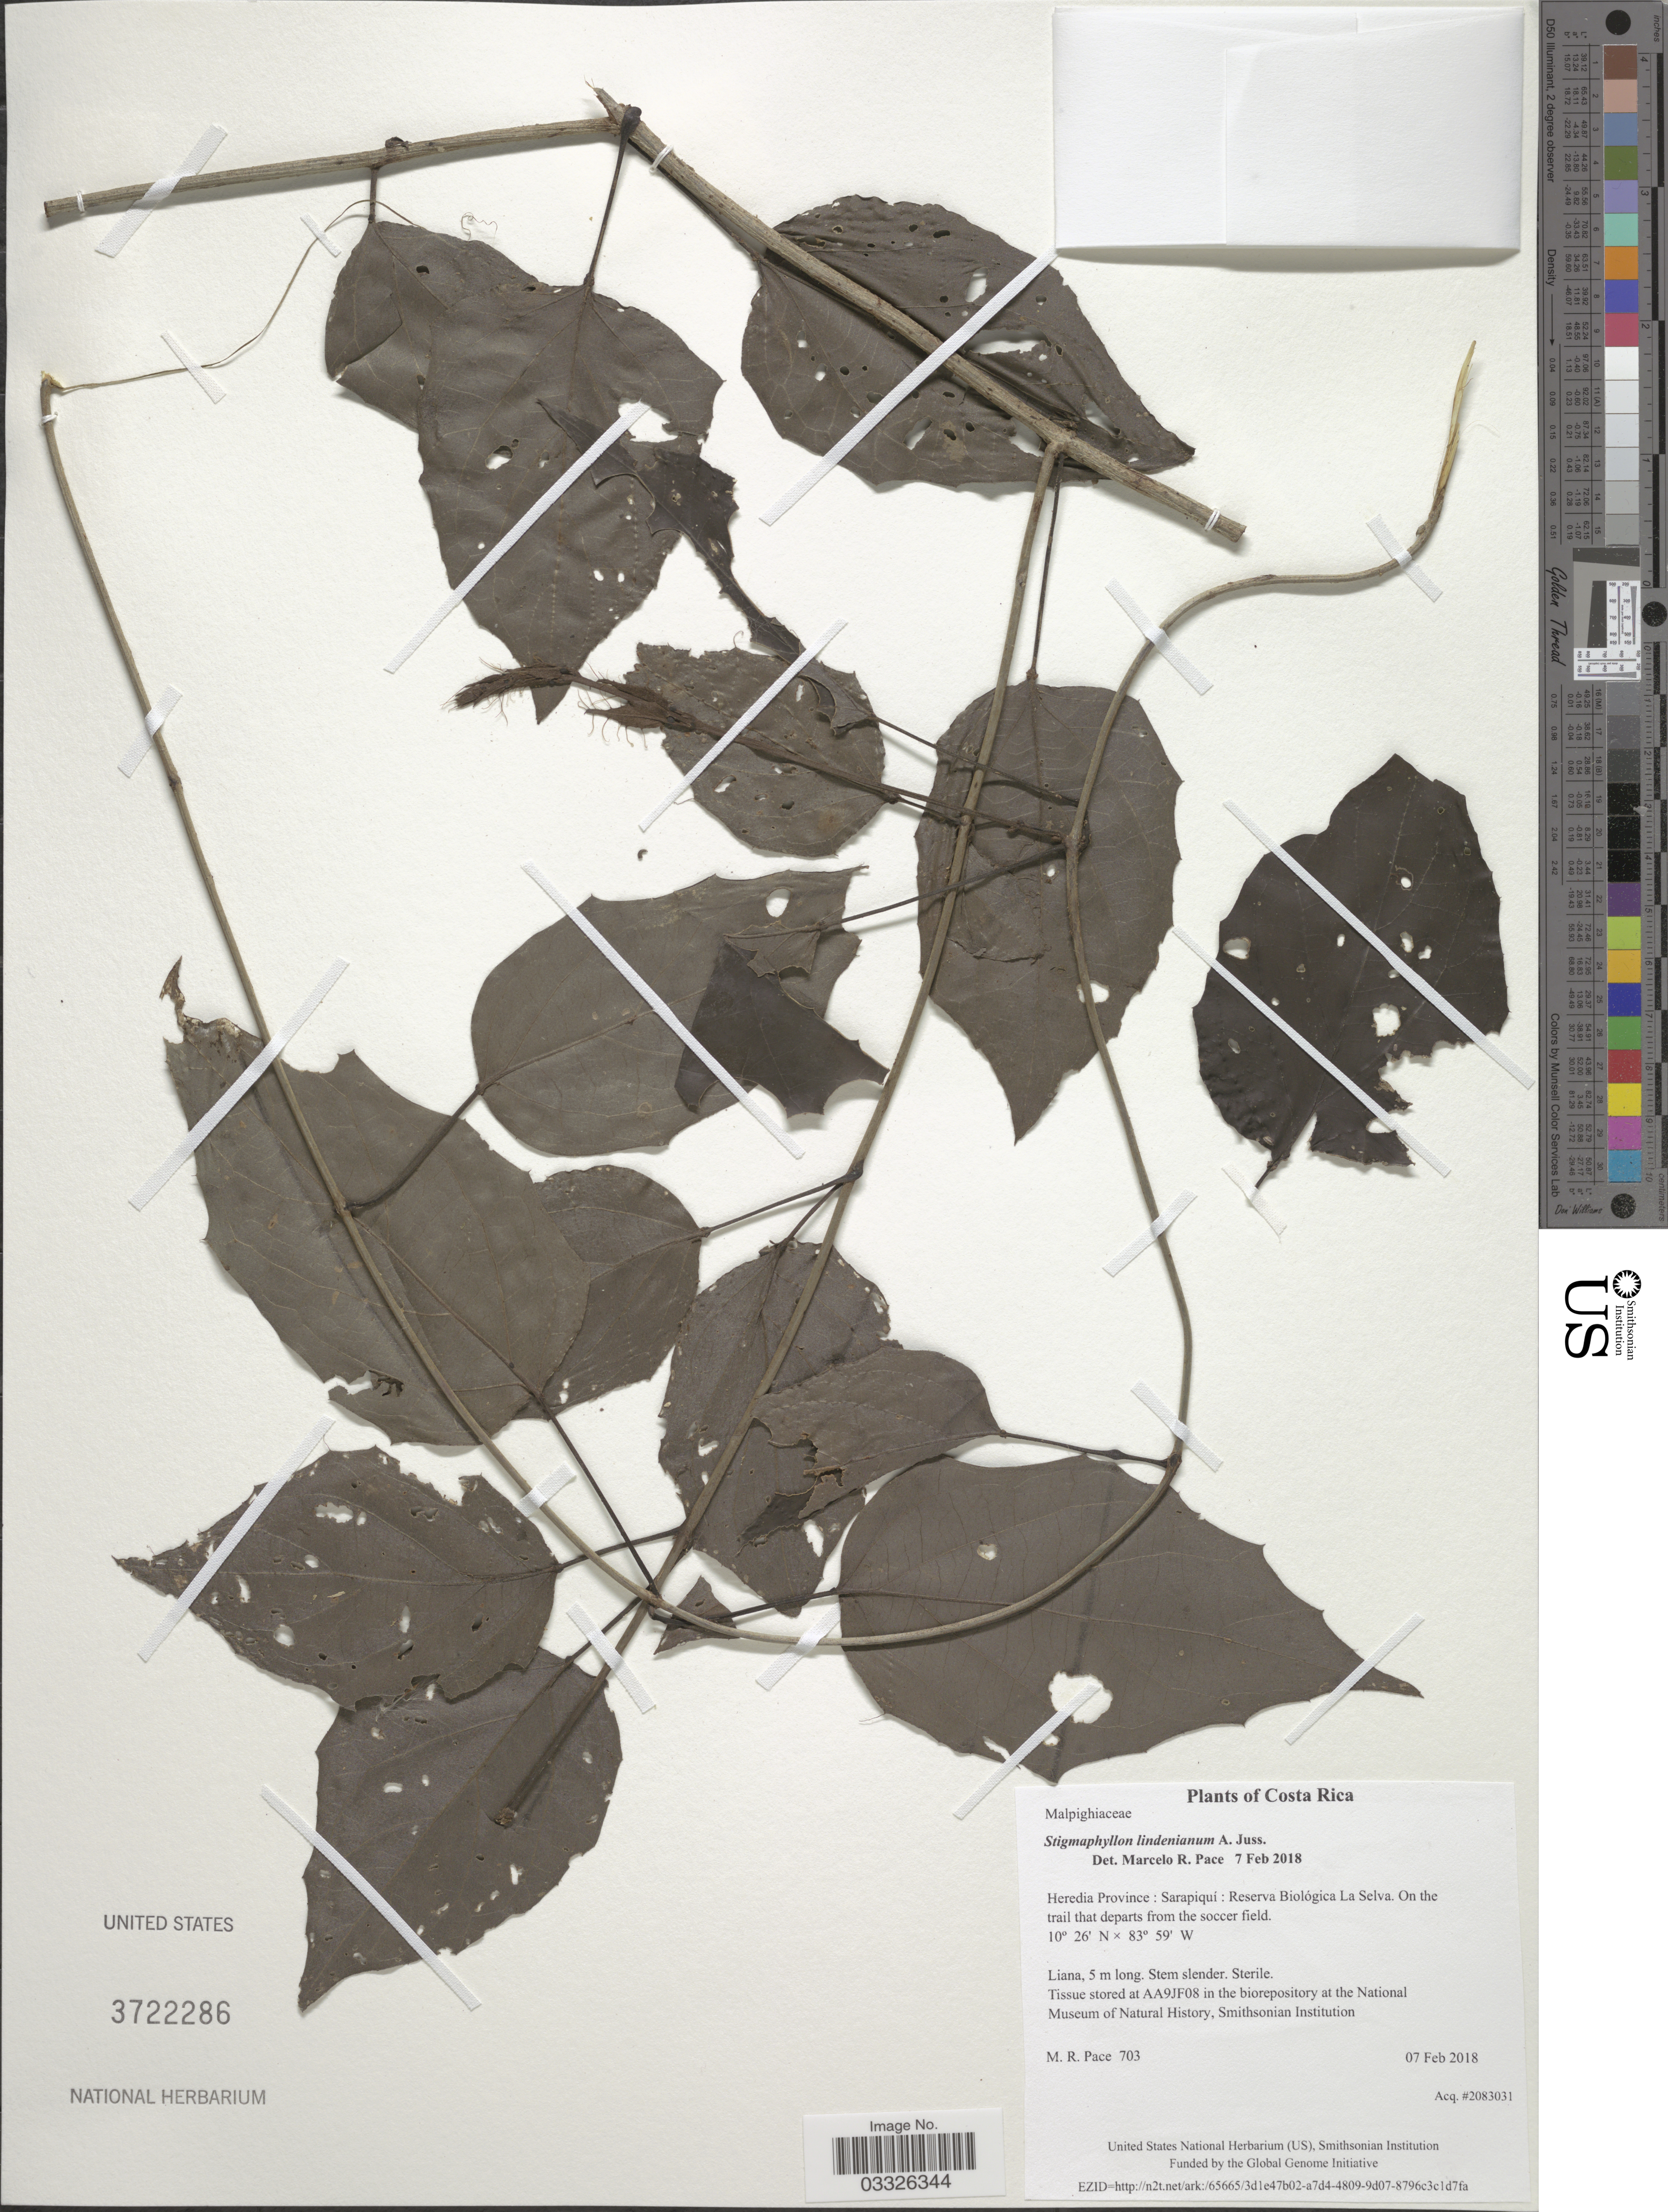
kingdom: Plantae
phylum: Tracheophyta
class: Magnoliopsida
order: Malpighiales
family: Malpighiaceae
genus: Stigmaphyllon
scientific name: Stigmaphyllon lindenianum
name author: A. Juss.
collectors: M. R. Pace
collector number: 703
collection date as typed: Transcribed d/m/y: 7/2/2018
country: Costa Rica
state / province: Heredia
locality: Sarapiquí: Reserva Biológica La Selva. On the trail that departs from the soccer field.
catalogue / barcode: US 3722286